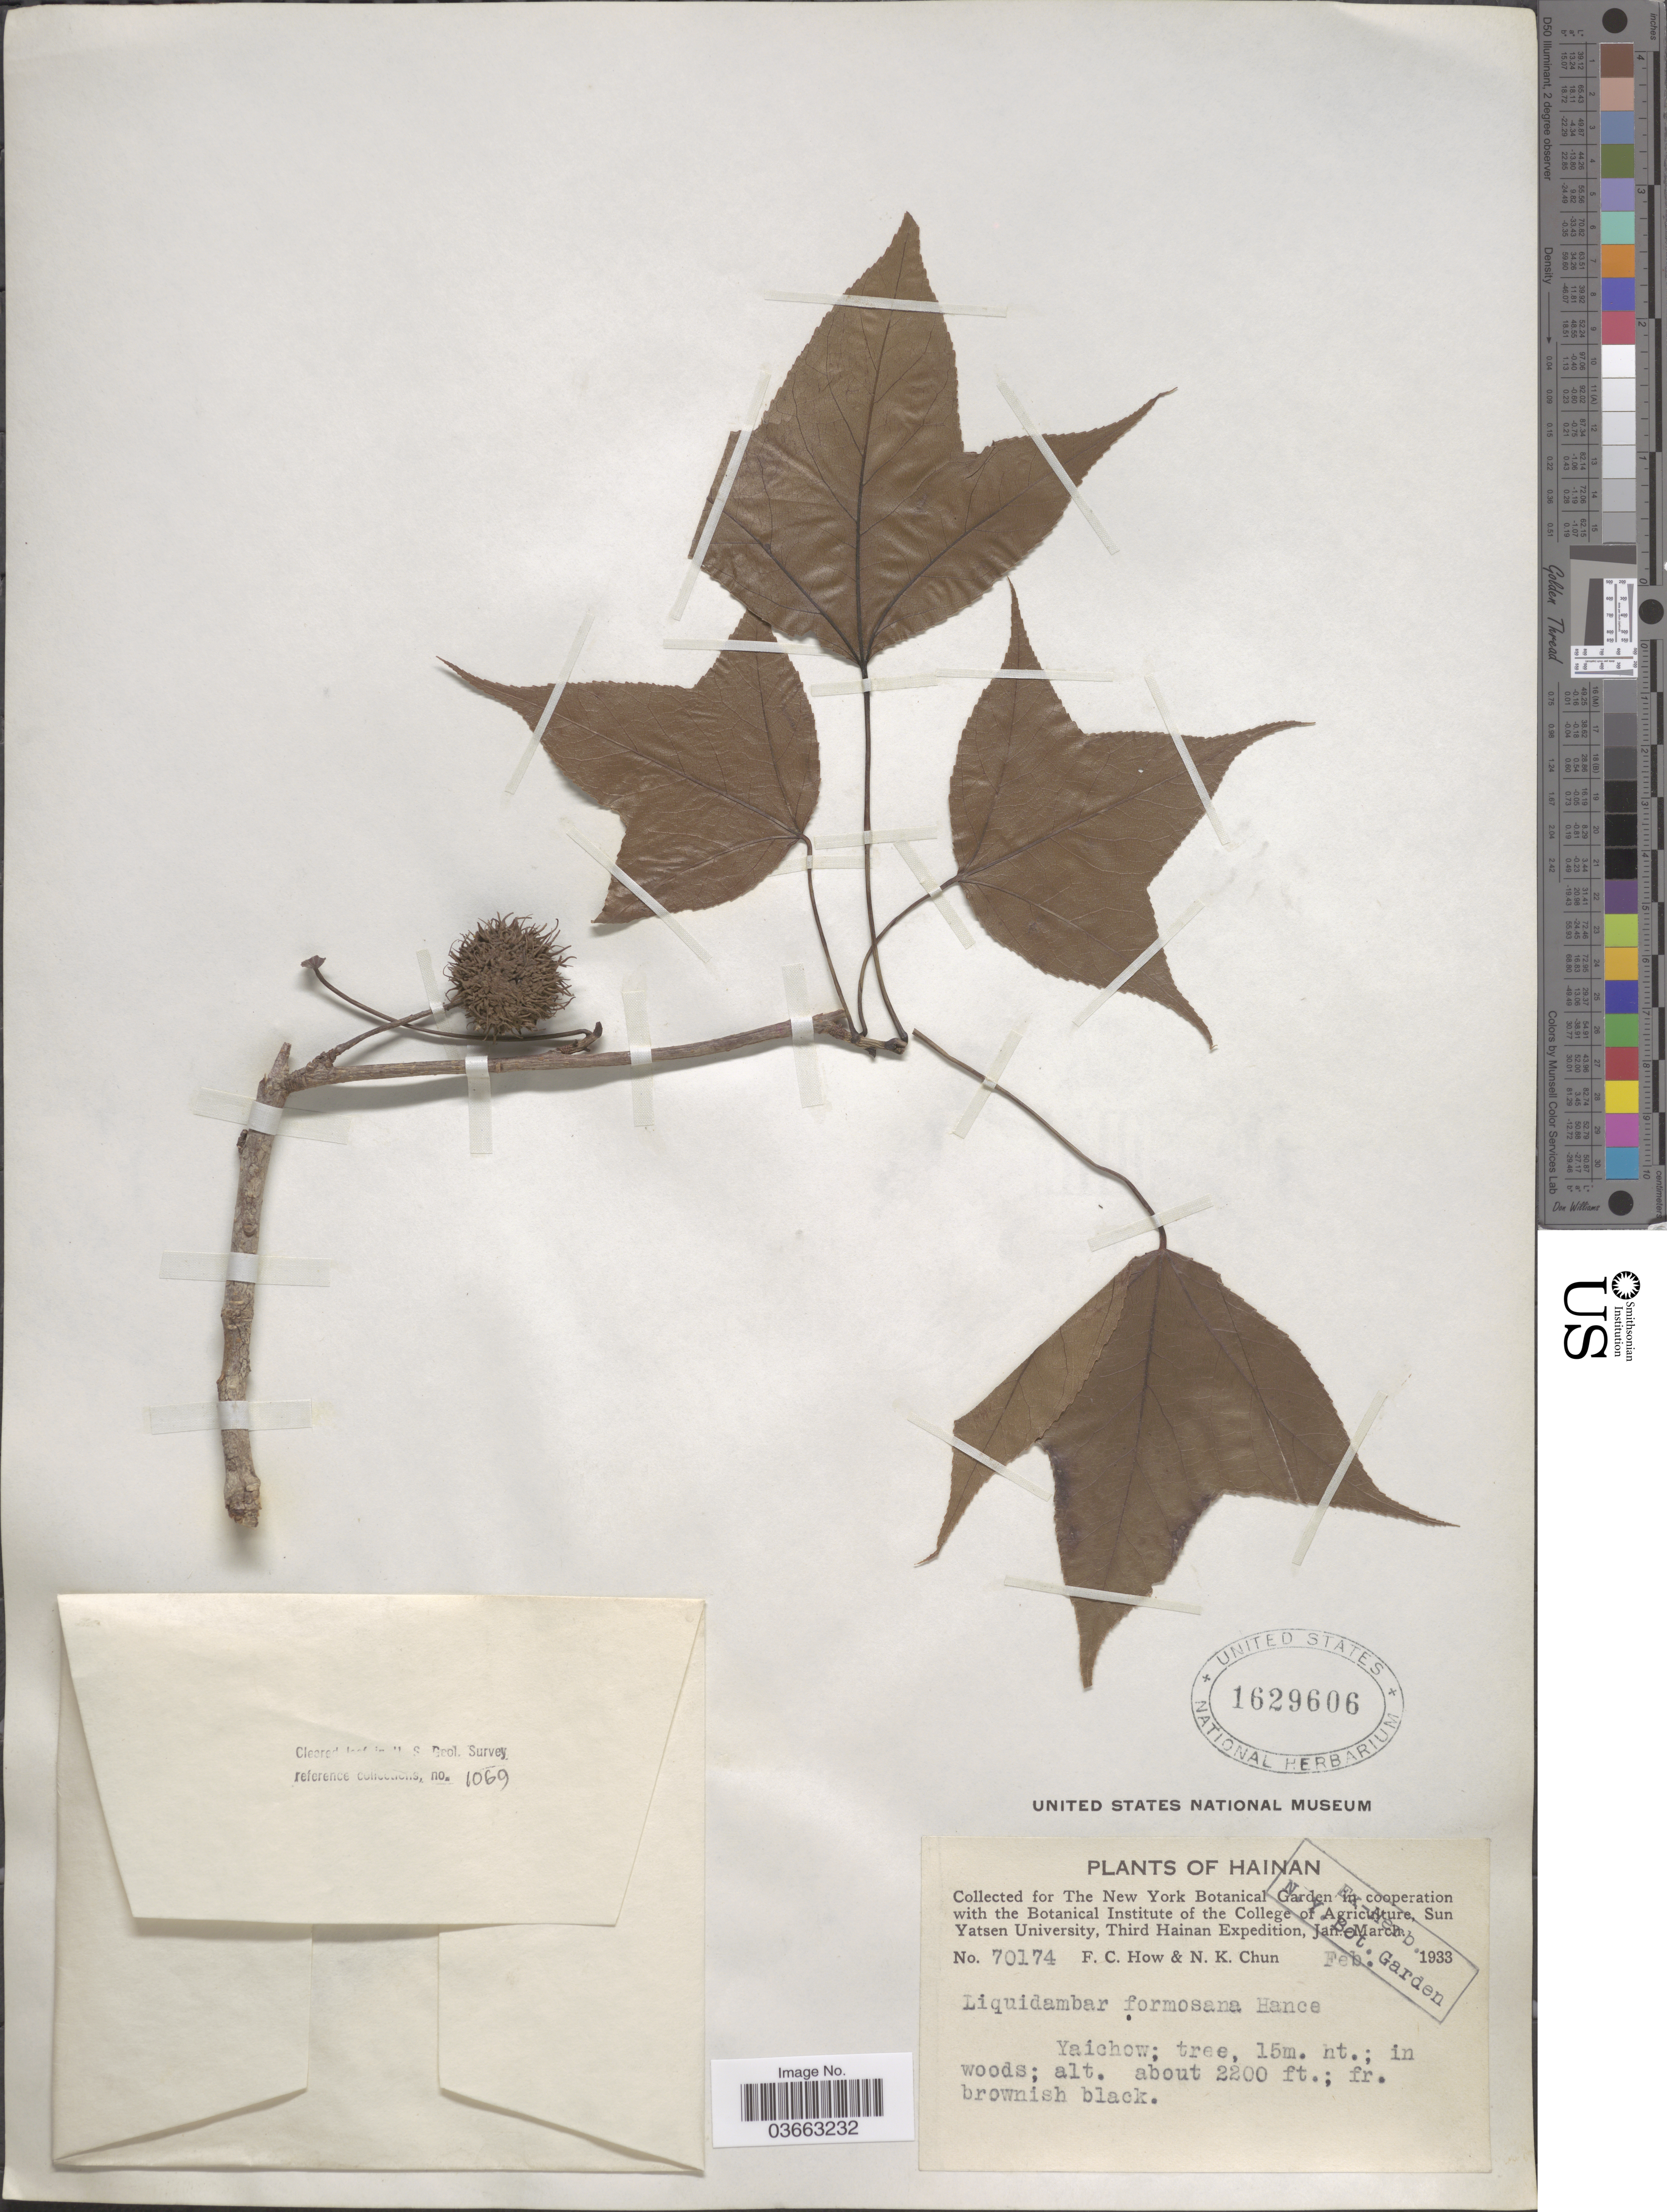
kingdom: Plantae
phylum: Tracheophyta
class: Magnoliopsida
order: Saxifragales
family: Altingiaceae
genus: Liquidambar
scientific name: Liquidambar formosana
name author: Hance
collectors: F. C. How & N. K. Chun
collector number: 70174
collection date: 1933-02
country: China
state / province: Hainan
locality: Yaichow.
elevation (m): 671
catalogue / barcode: US 1629606